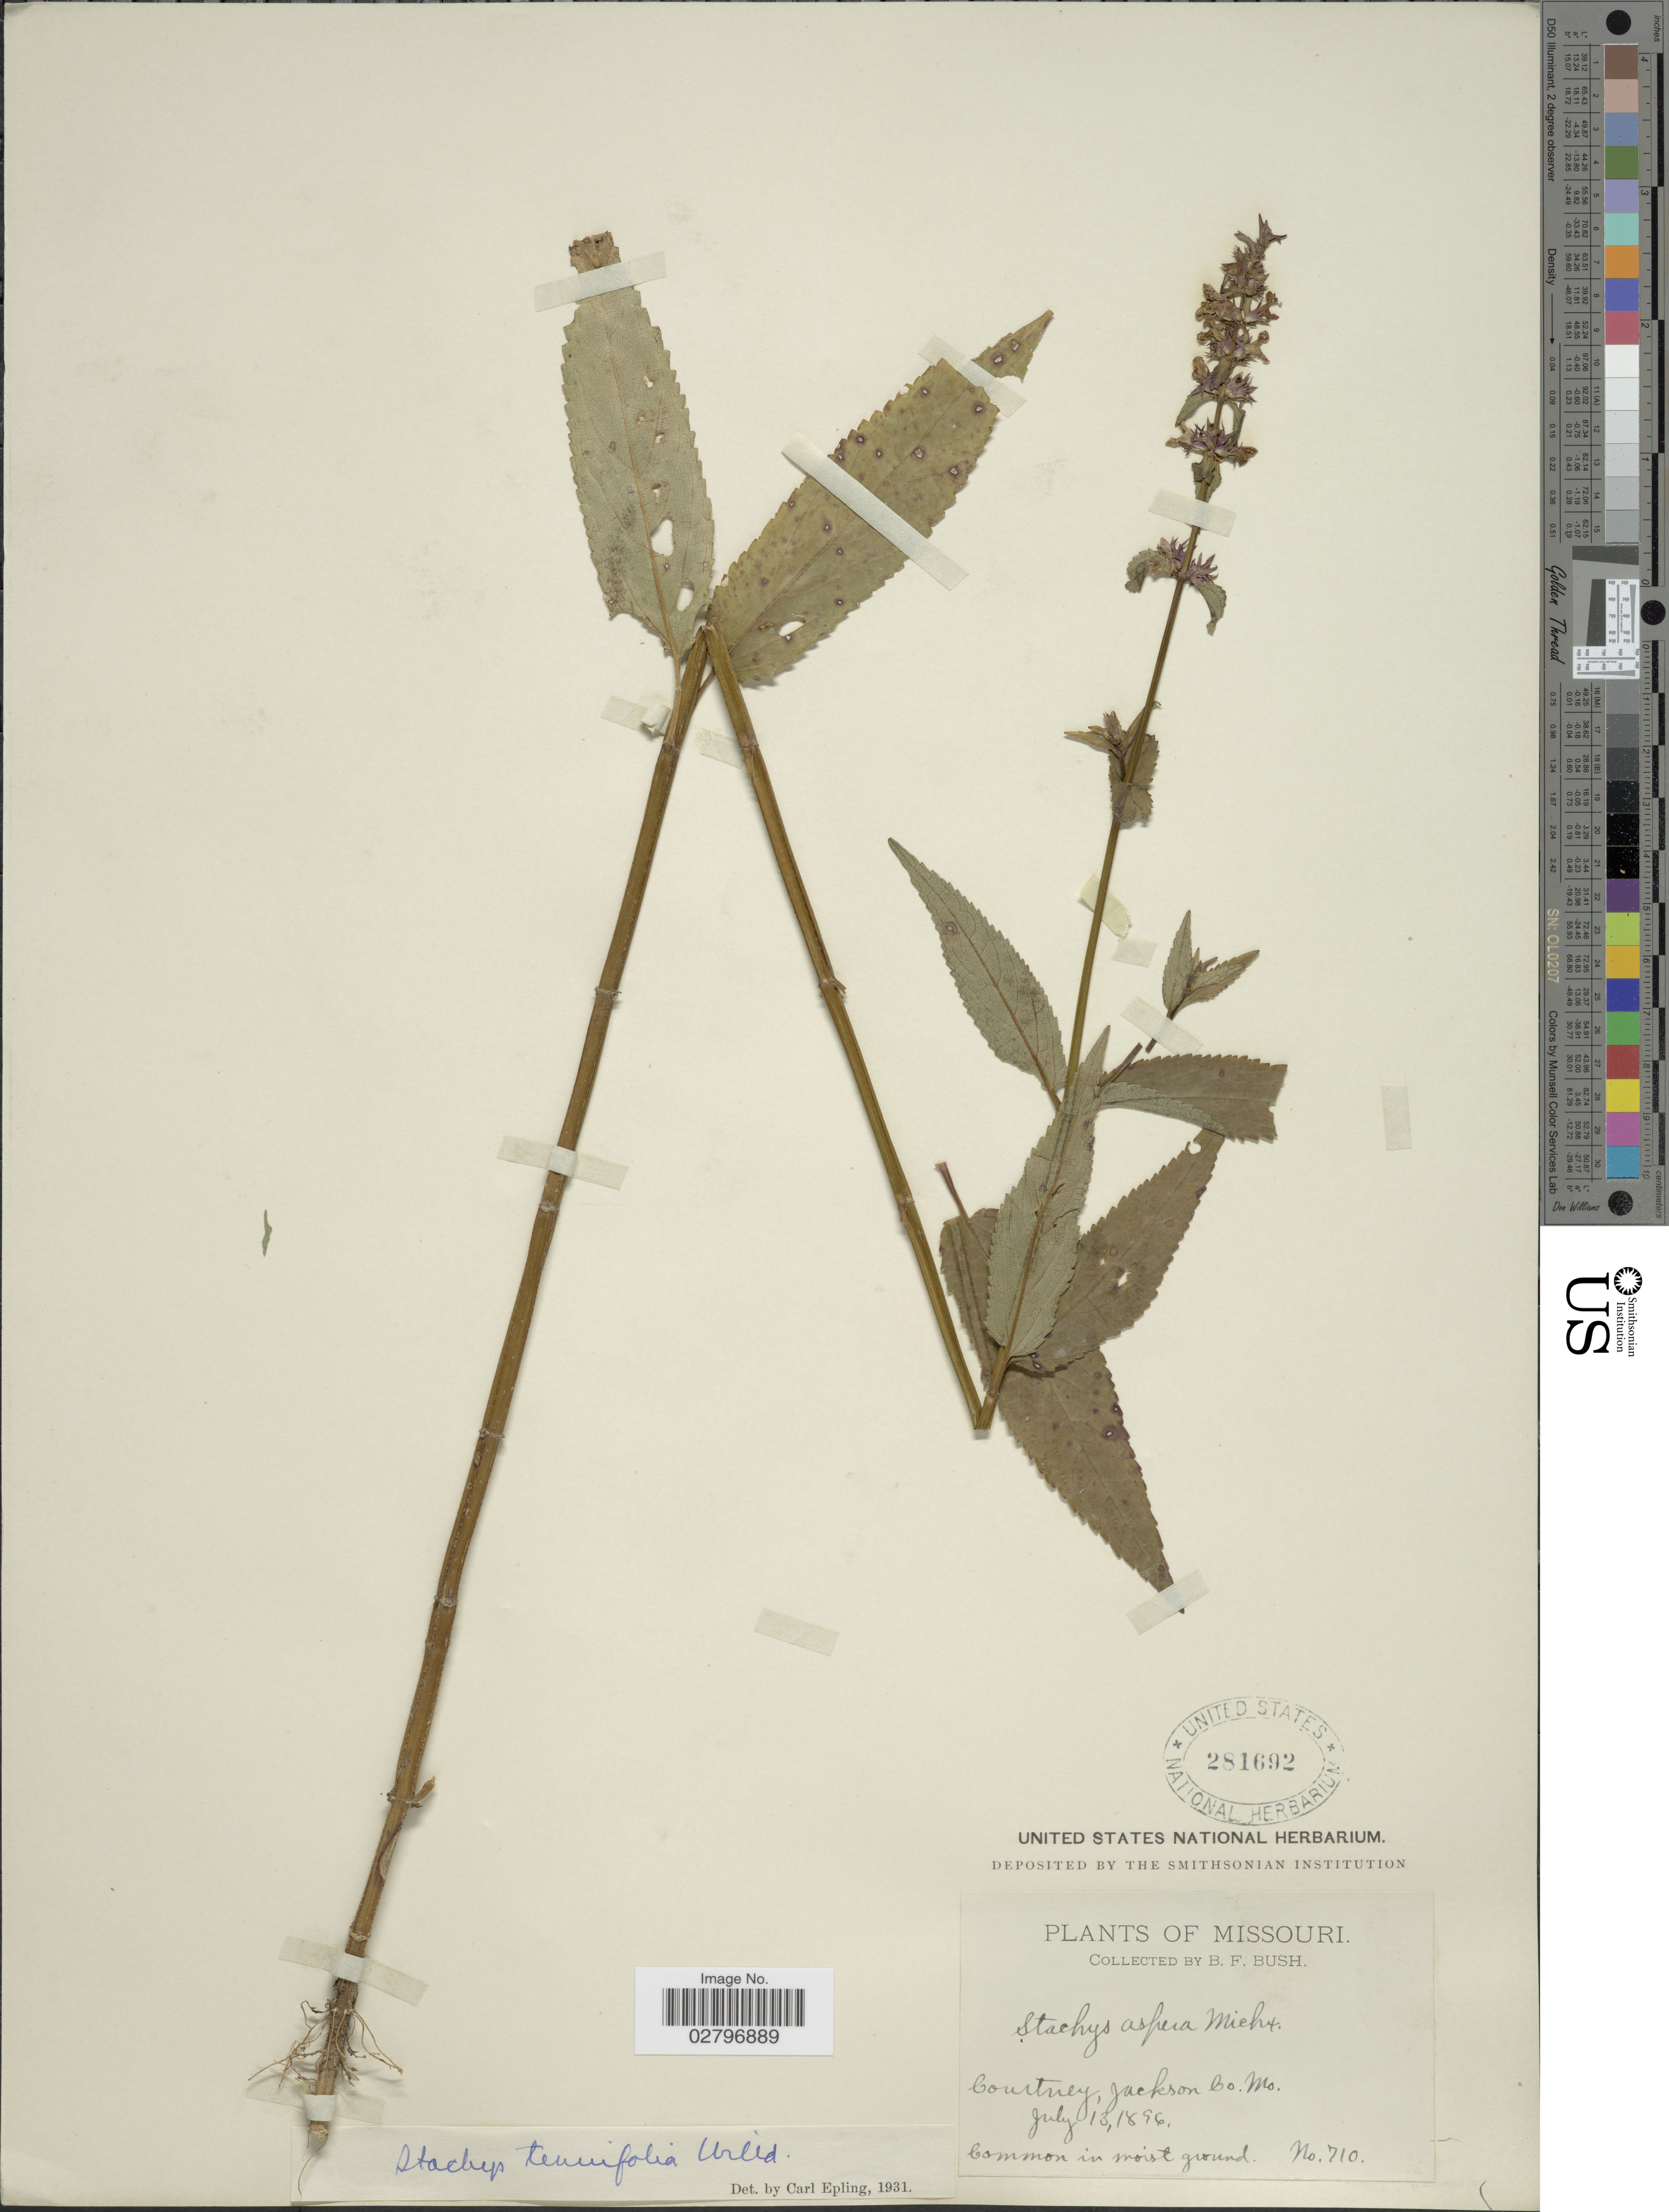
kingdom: Plantae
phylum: Tracheophyta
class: Magnoliopsida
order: Lamiales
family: Lamiaceae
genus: Stachys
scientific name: Stachys tenuifolia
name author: Willd.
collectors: B. F. Bush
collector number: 710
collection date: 1896-07-13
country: United States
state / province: Missouri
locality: Courtney, Jackson Co., Mo.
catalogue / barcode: US 281692